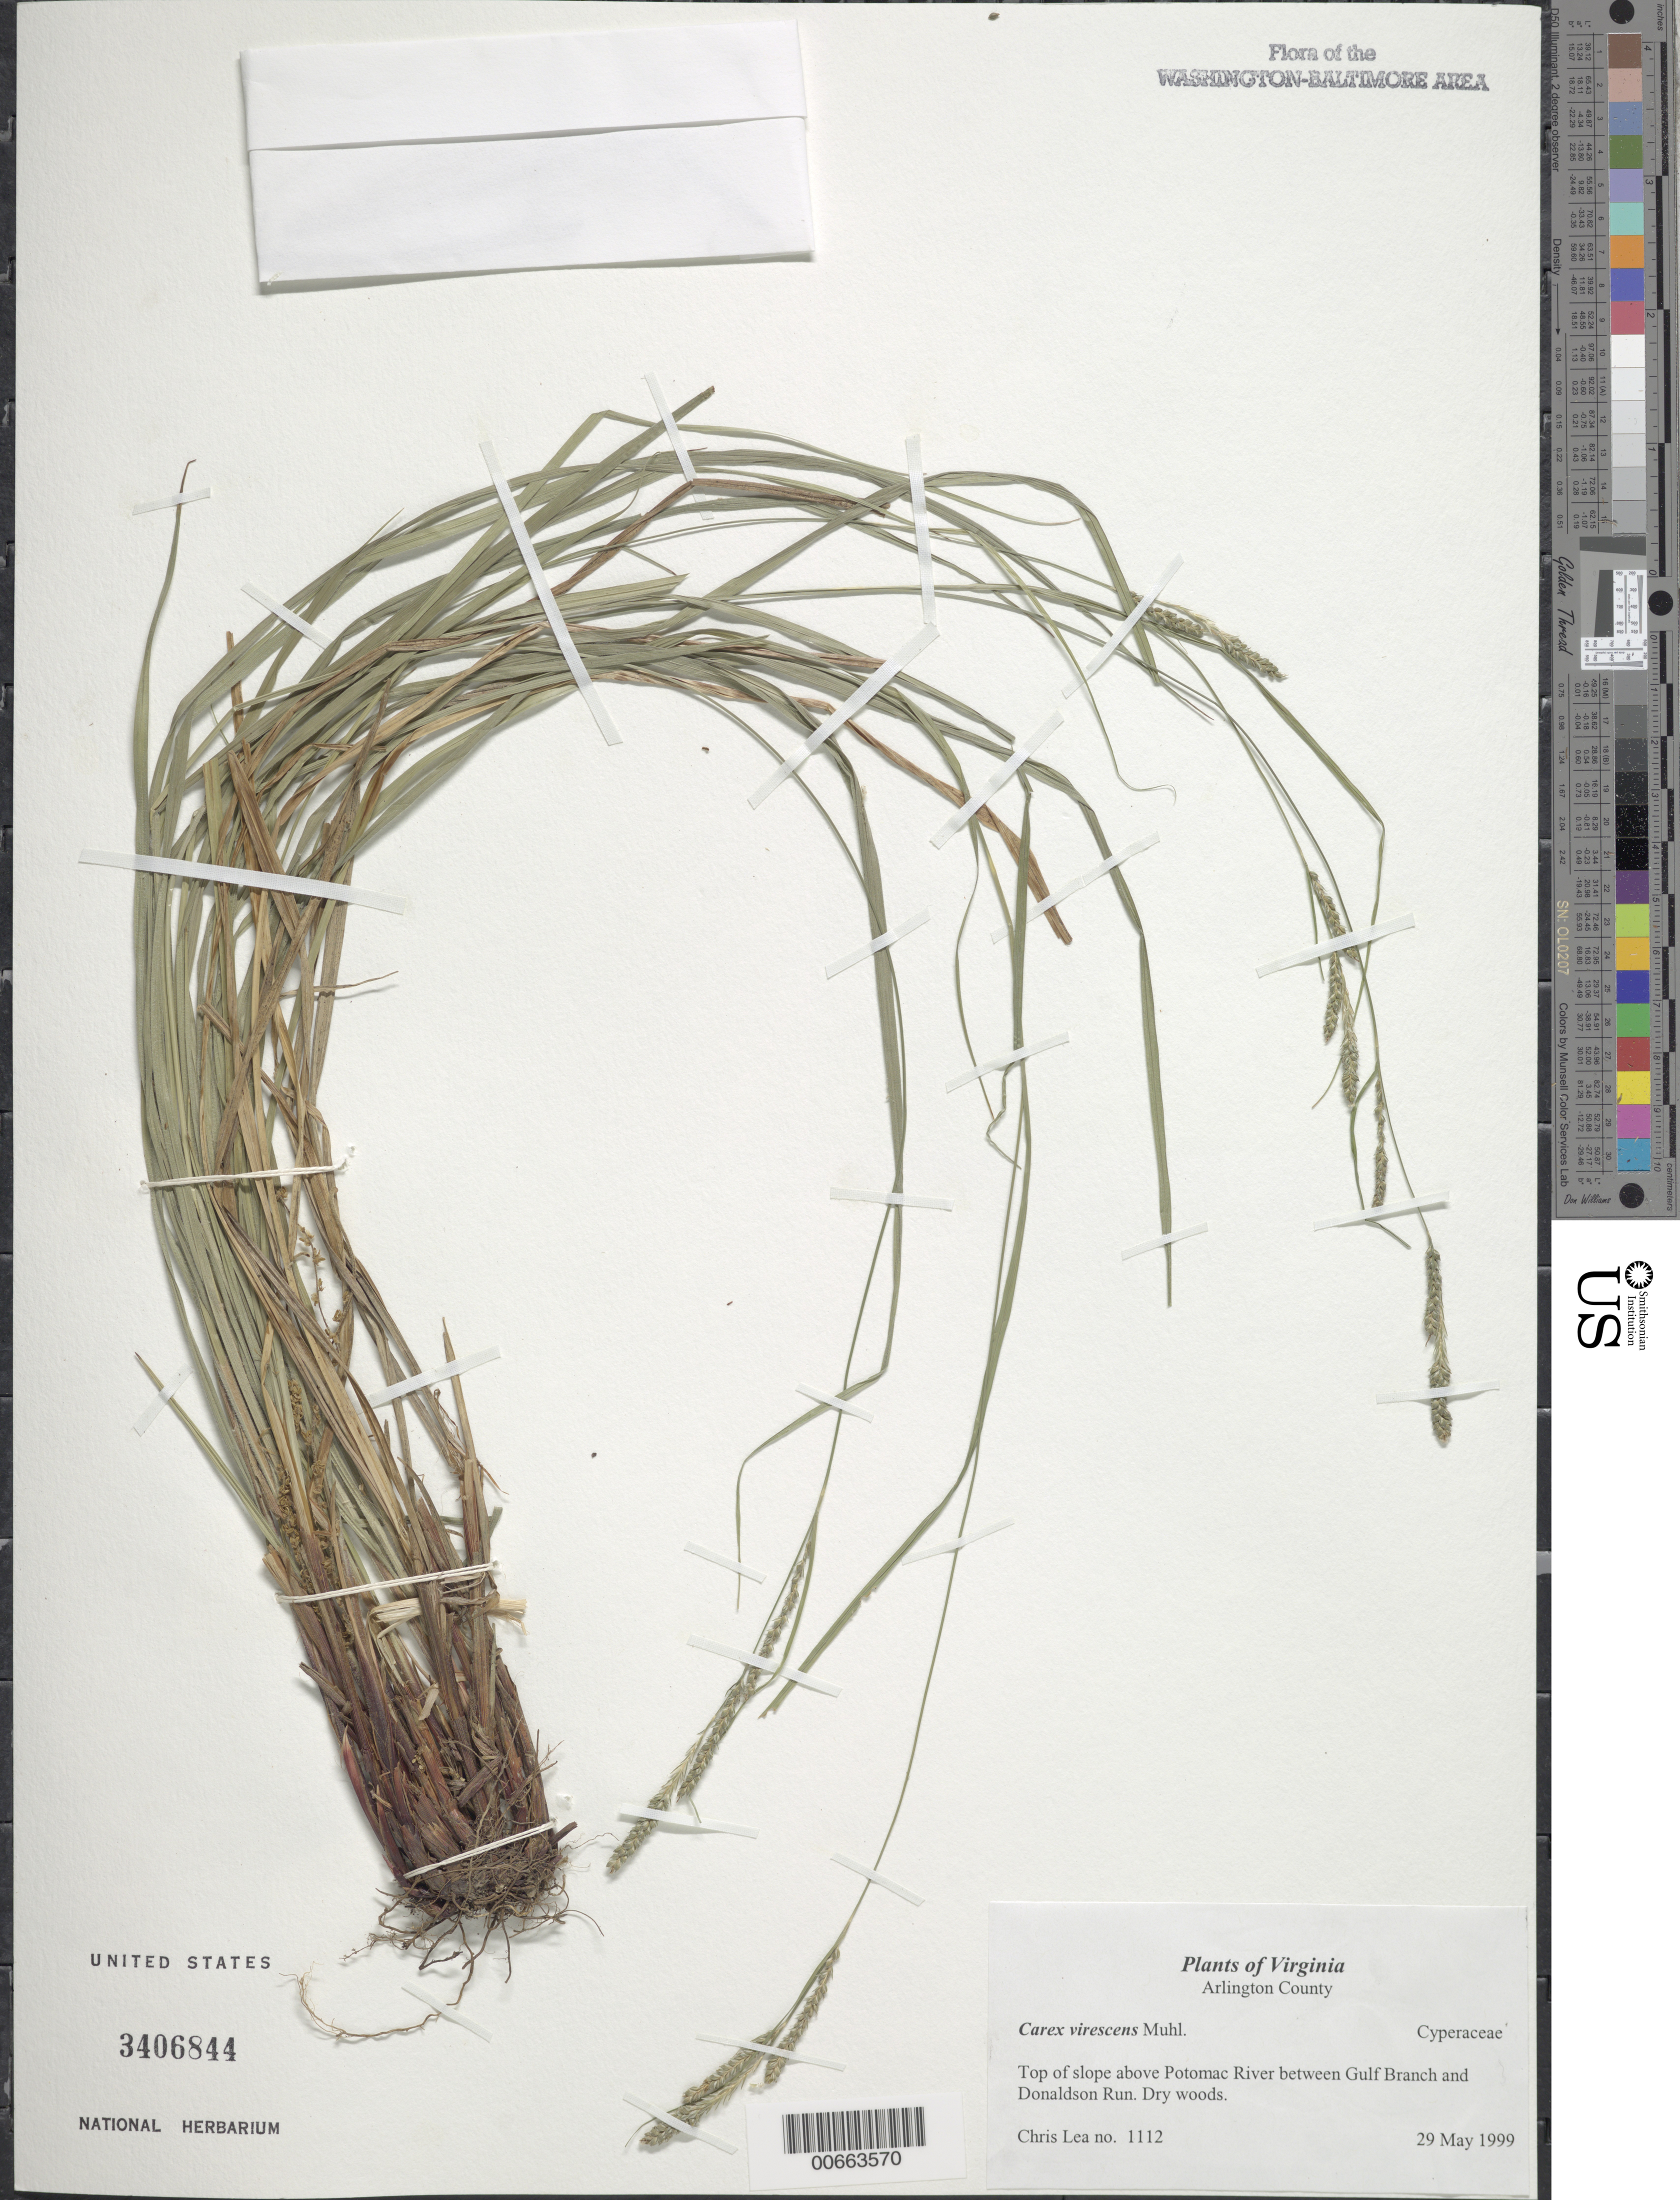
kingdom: Plantae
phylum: Tracheophyta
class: Liliopsida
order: Poales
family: Cyperaceae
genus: Carex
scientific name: Carex virescens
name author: Muhl. ex Willd.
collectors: C. Lea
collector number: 1112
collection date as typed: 29 May 1999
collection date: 1999-05-29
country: United States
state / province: Virginia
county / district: Arlington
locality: Above Potomac River between Gulf Branch and Donaldson Run.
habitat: Top of slope, dry woods.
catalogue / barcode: US 3406844